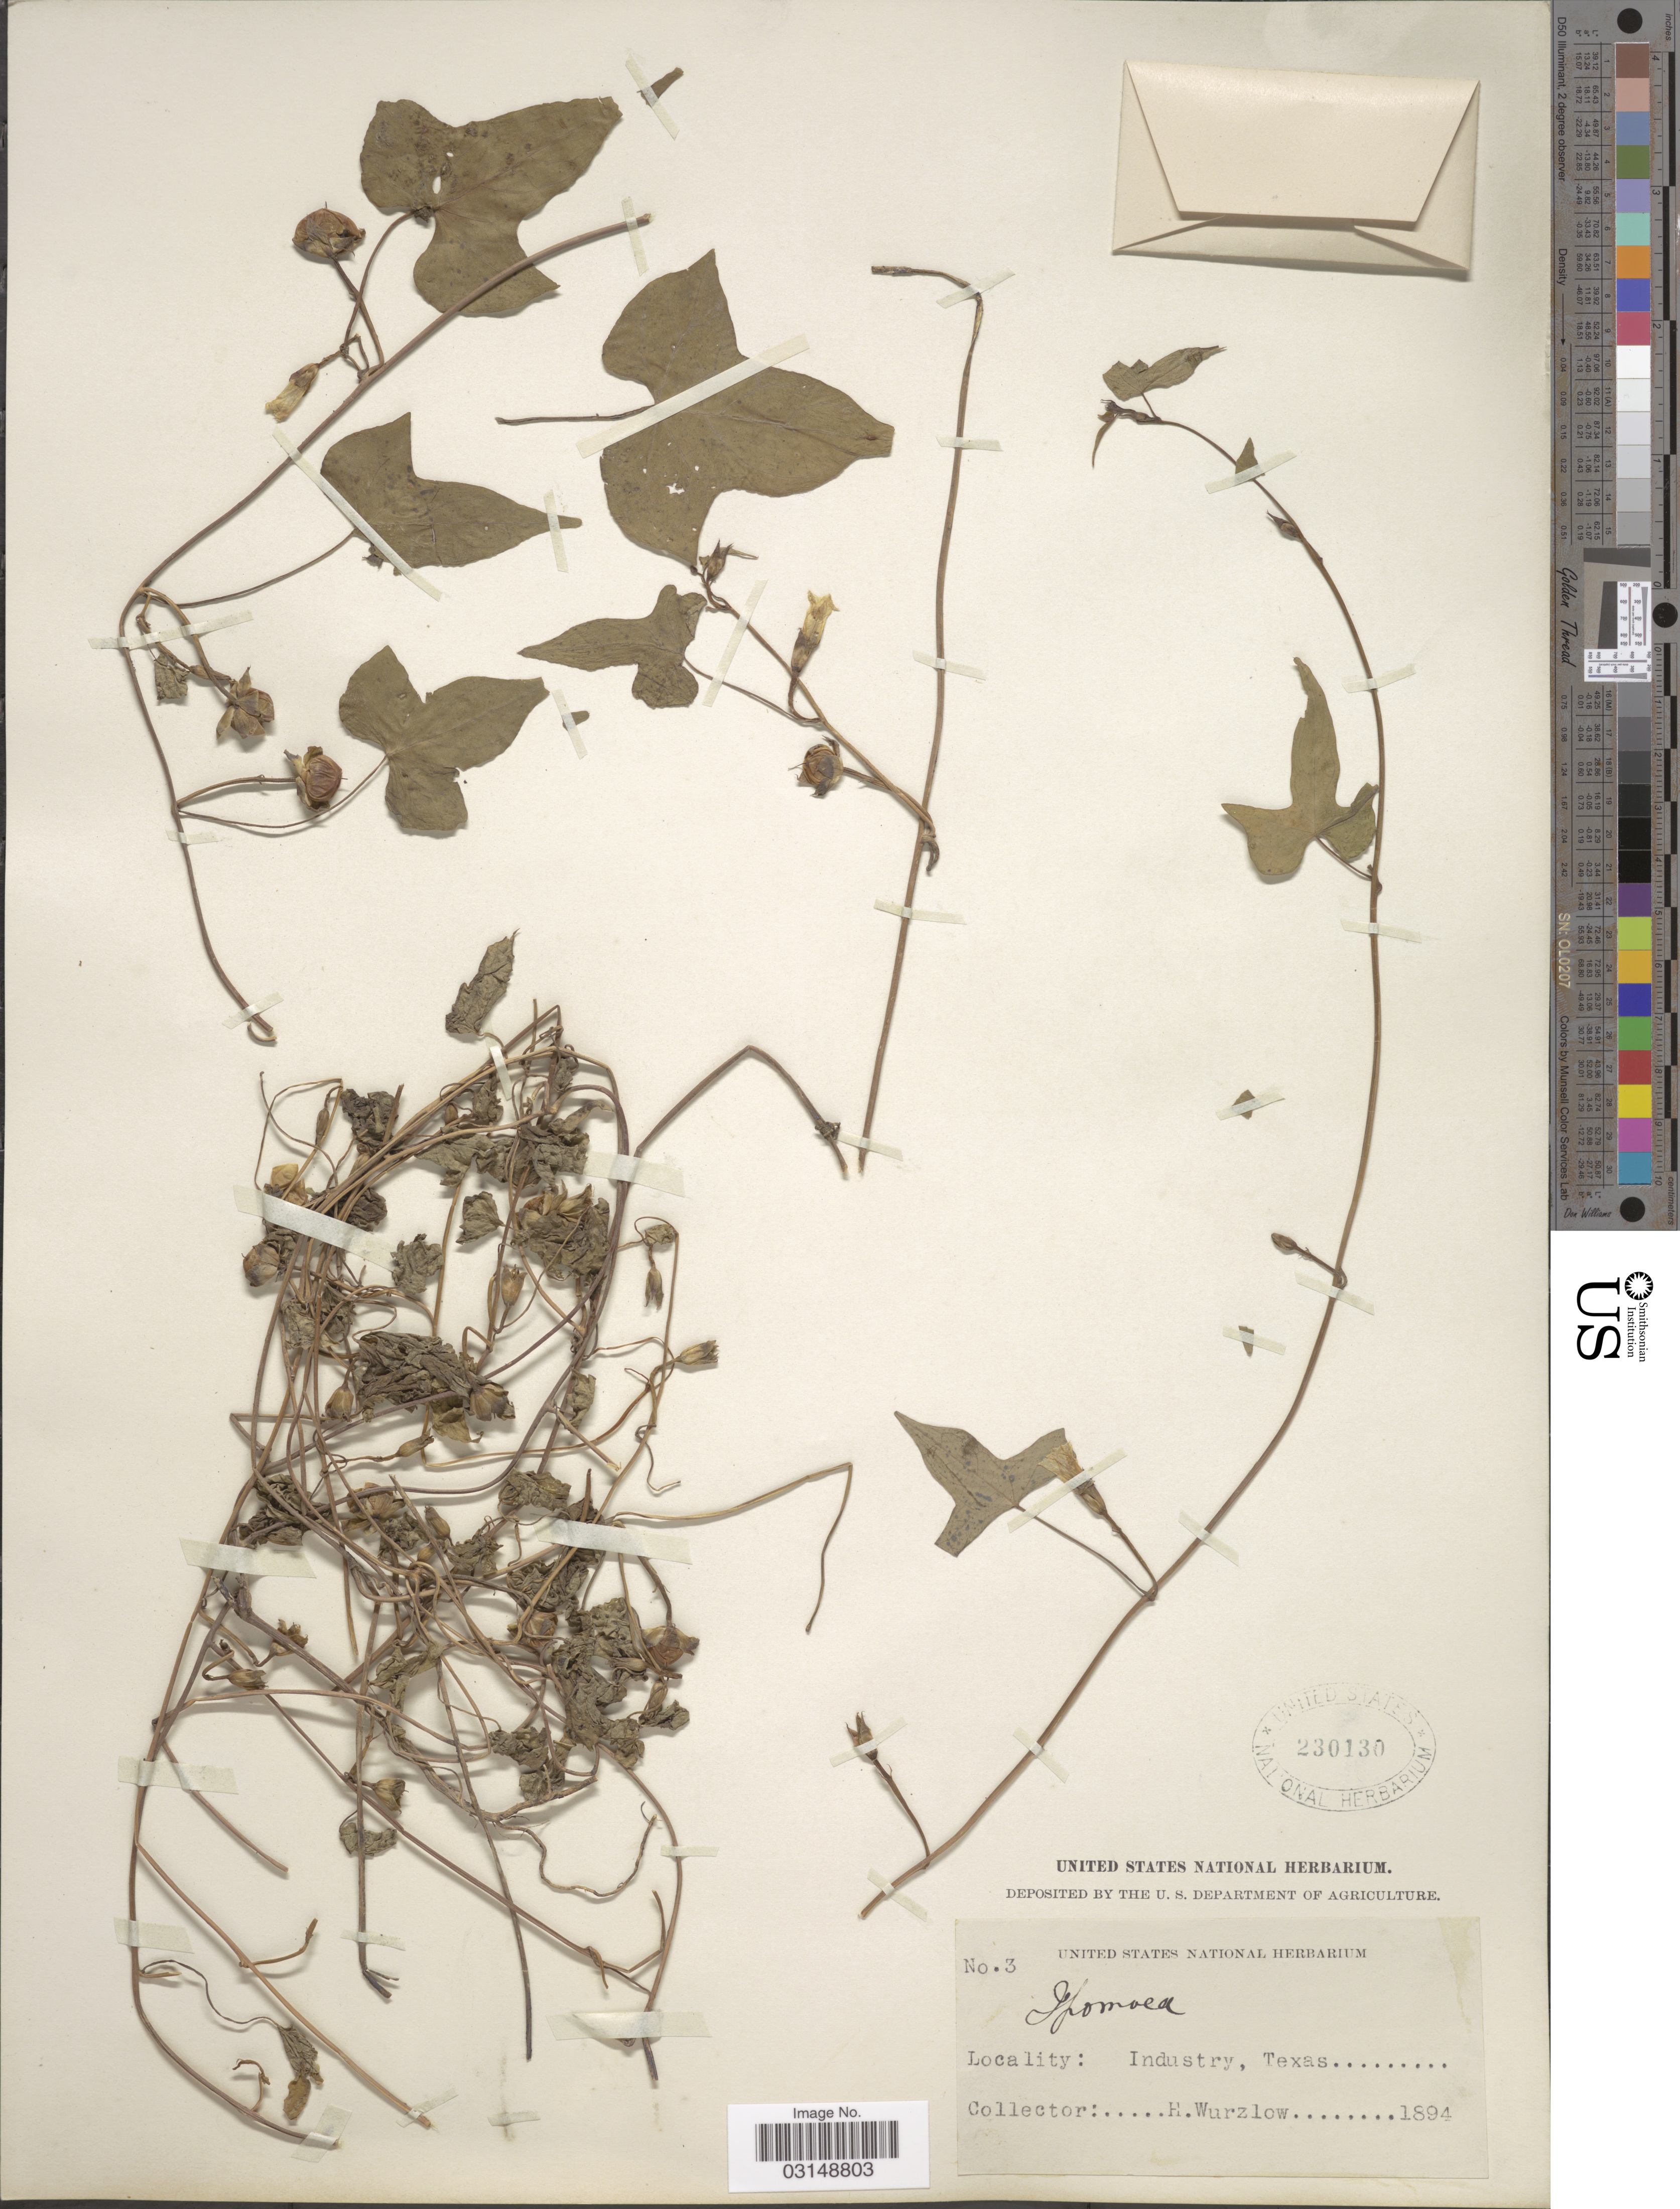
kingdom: Plantae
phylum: Tracheophyta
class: Magnoliopsida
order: Solanales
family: Convolvulaceae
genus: Ipomoea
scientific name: Ipomoea lacunosa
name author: L.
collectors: H. Wurzlow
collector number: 3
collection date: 1894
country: United States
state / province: Texas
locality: Industry.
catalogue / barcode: US 230130